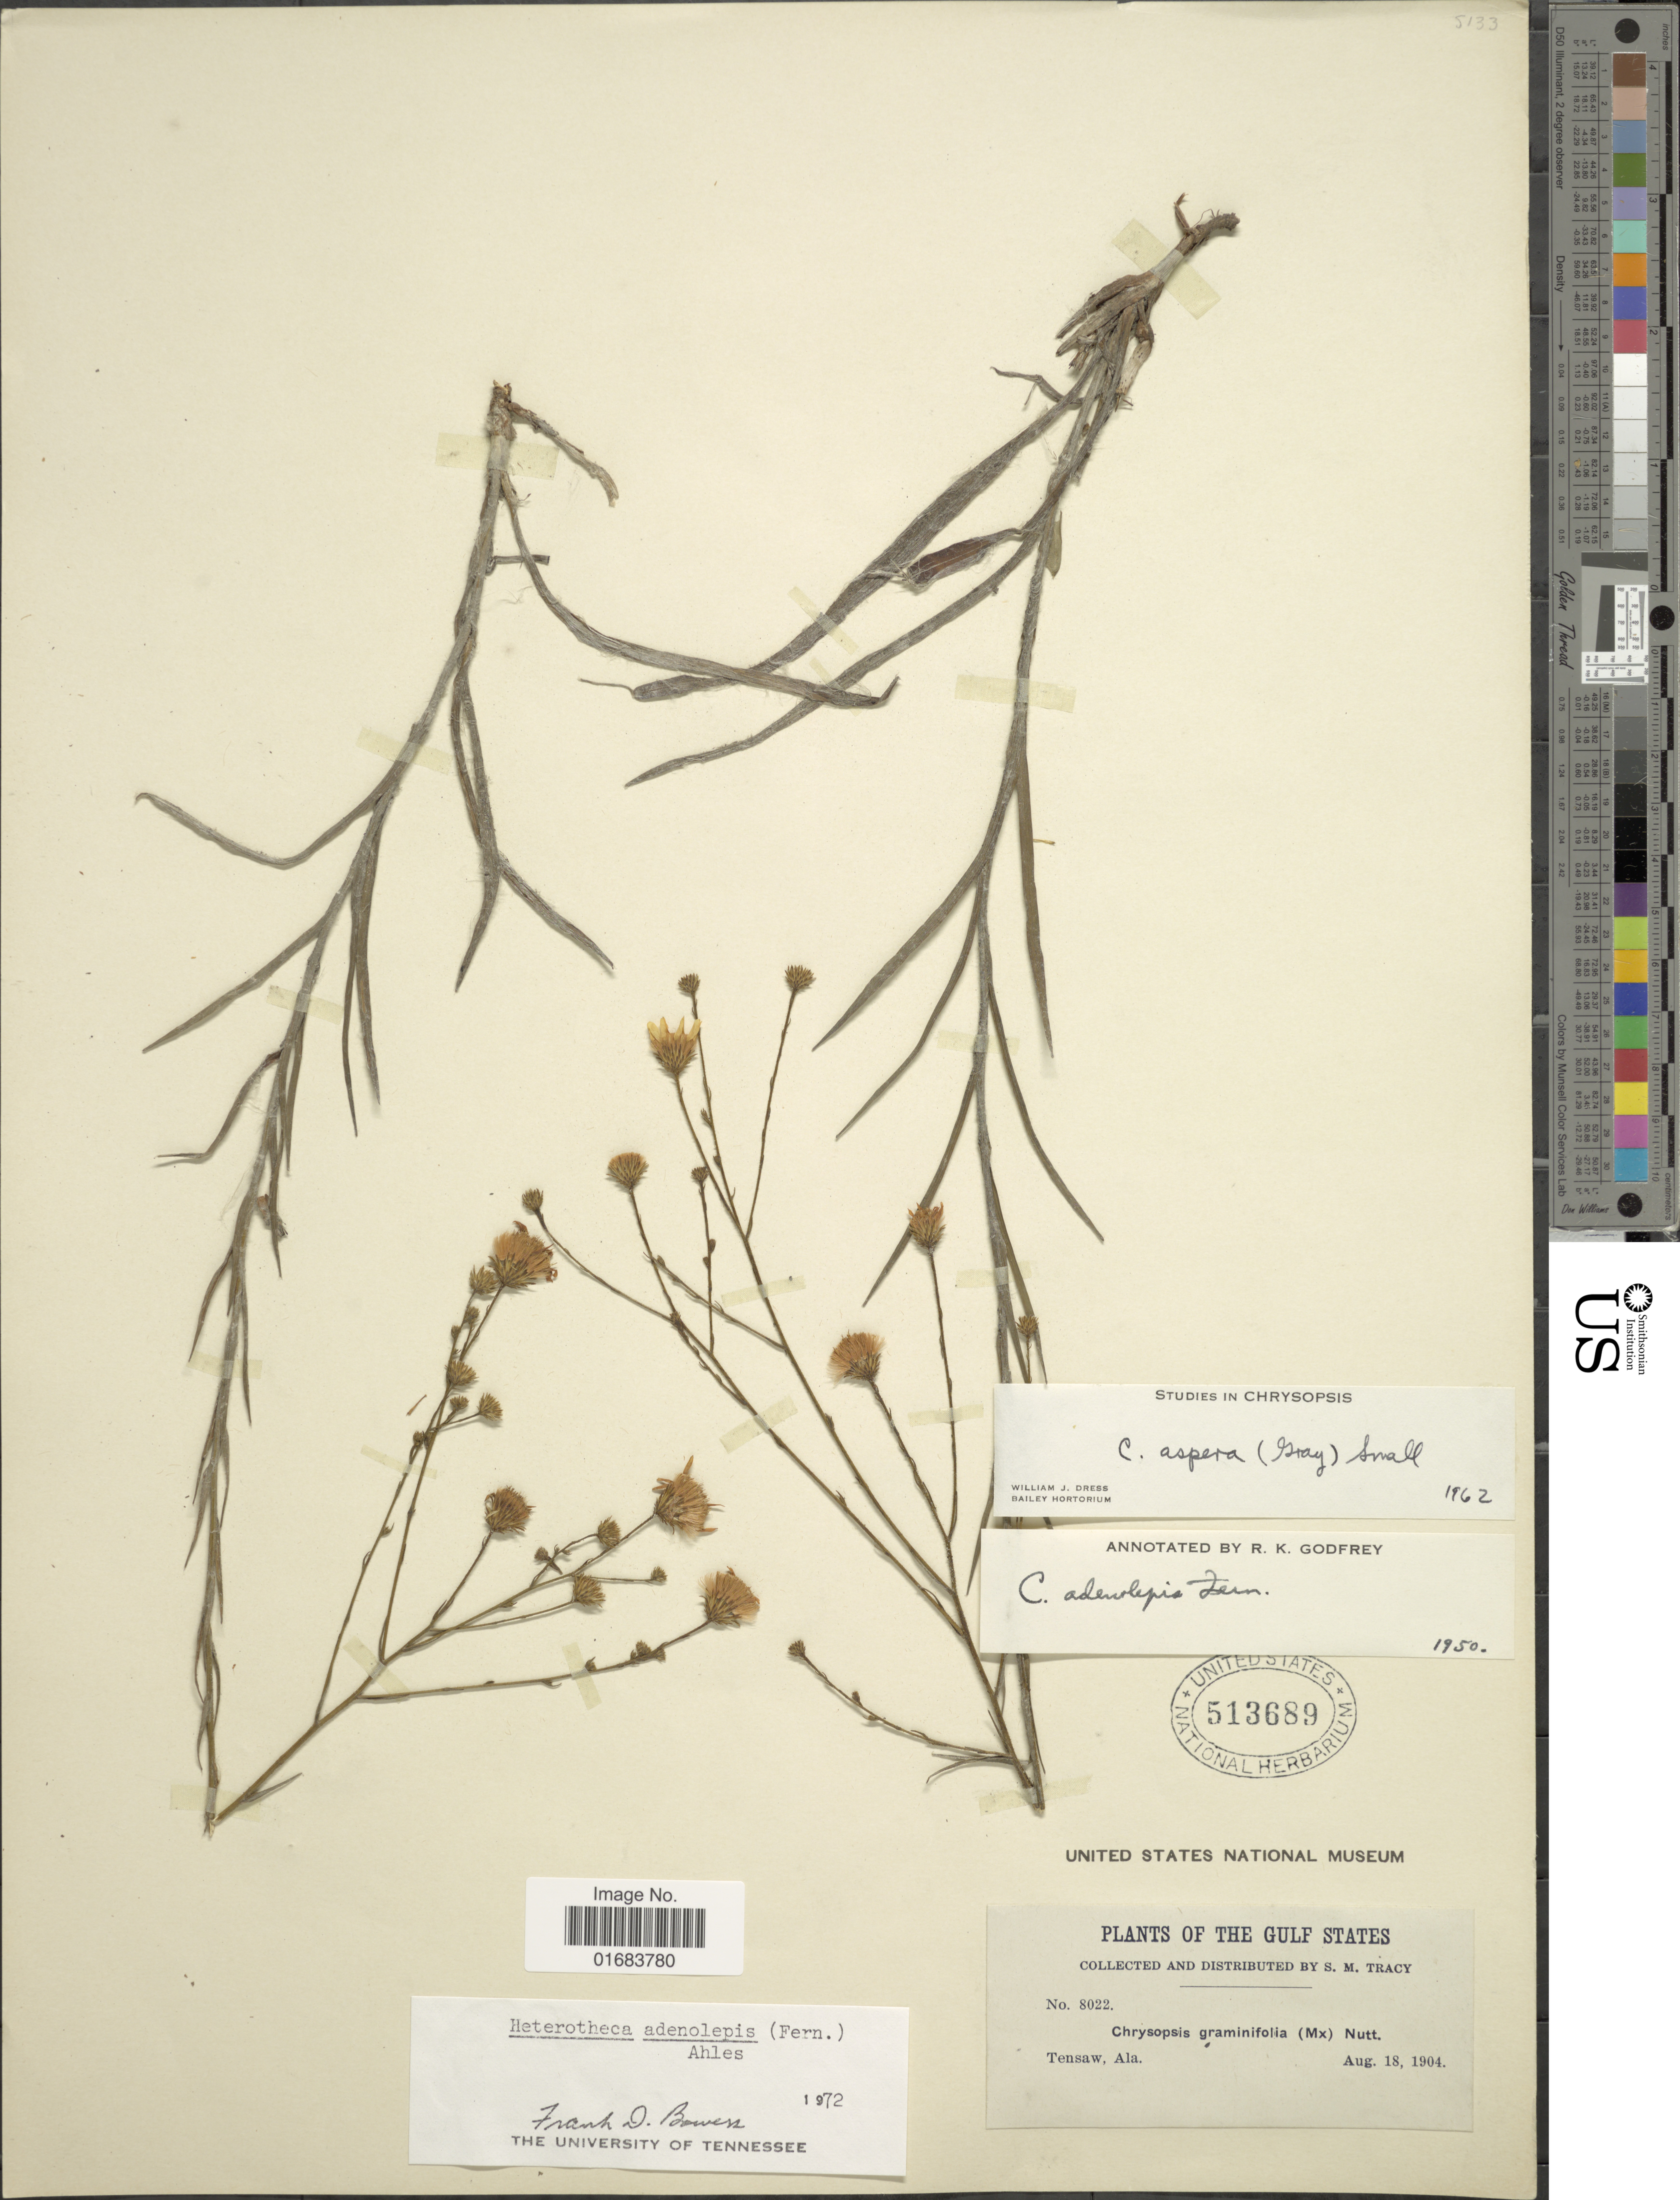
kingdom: Plantae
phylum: Tracheophyta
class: Magnoliopsida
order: Asterales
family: Asteraceae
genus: Pityopsis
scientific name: Pityopsis adenolepis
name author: (Fernald) Semple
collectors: S. M. Tracy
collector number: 8022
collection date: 1904-08-18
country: United States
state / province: Alabama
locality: The Gulf States, Tensaw.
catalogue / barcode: US 513689